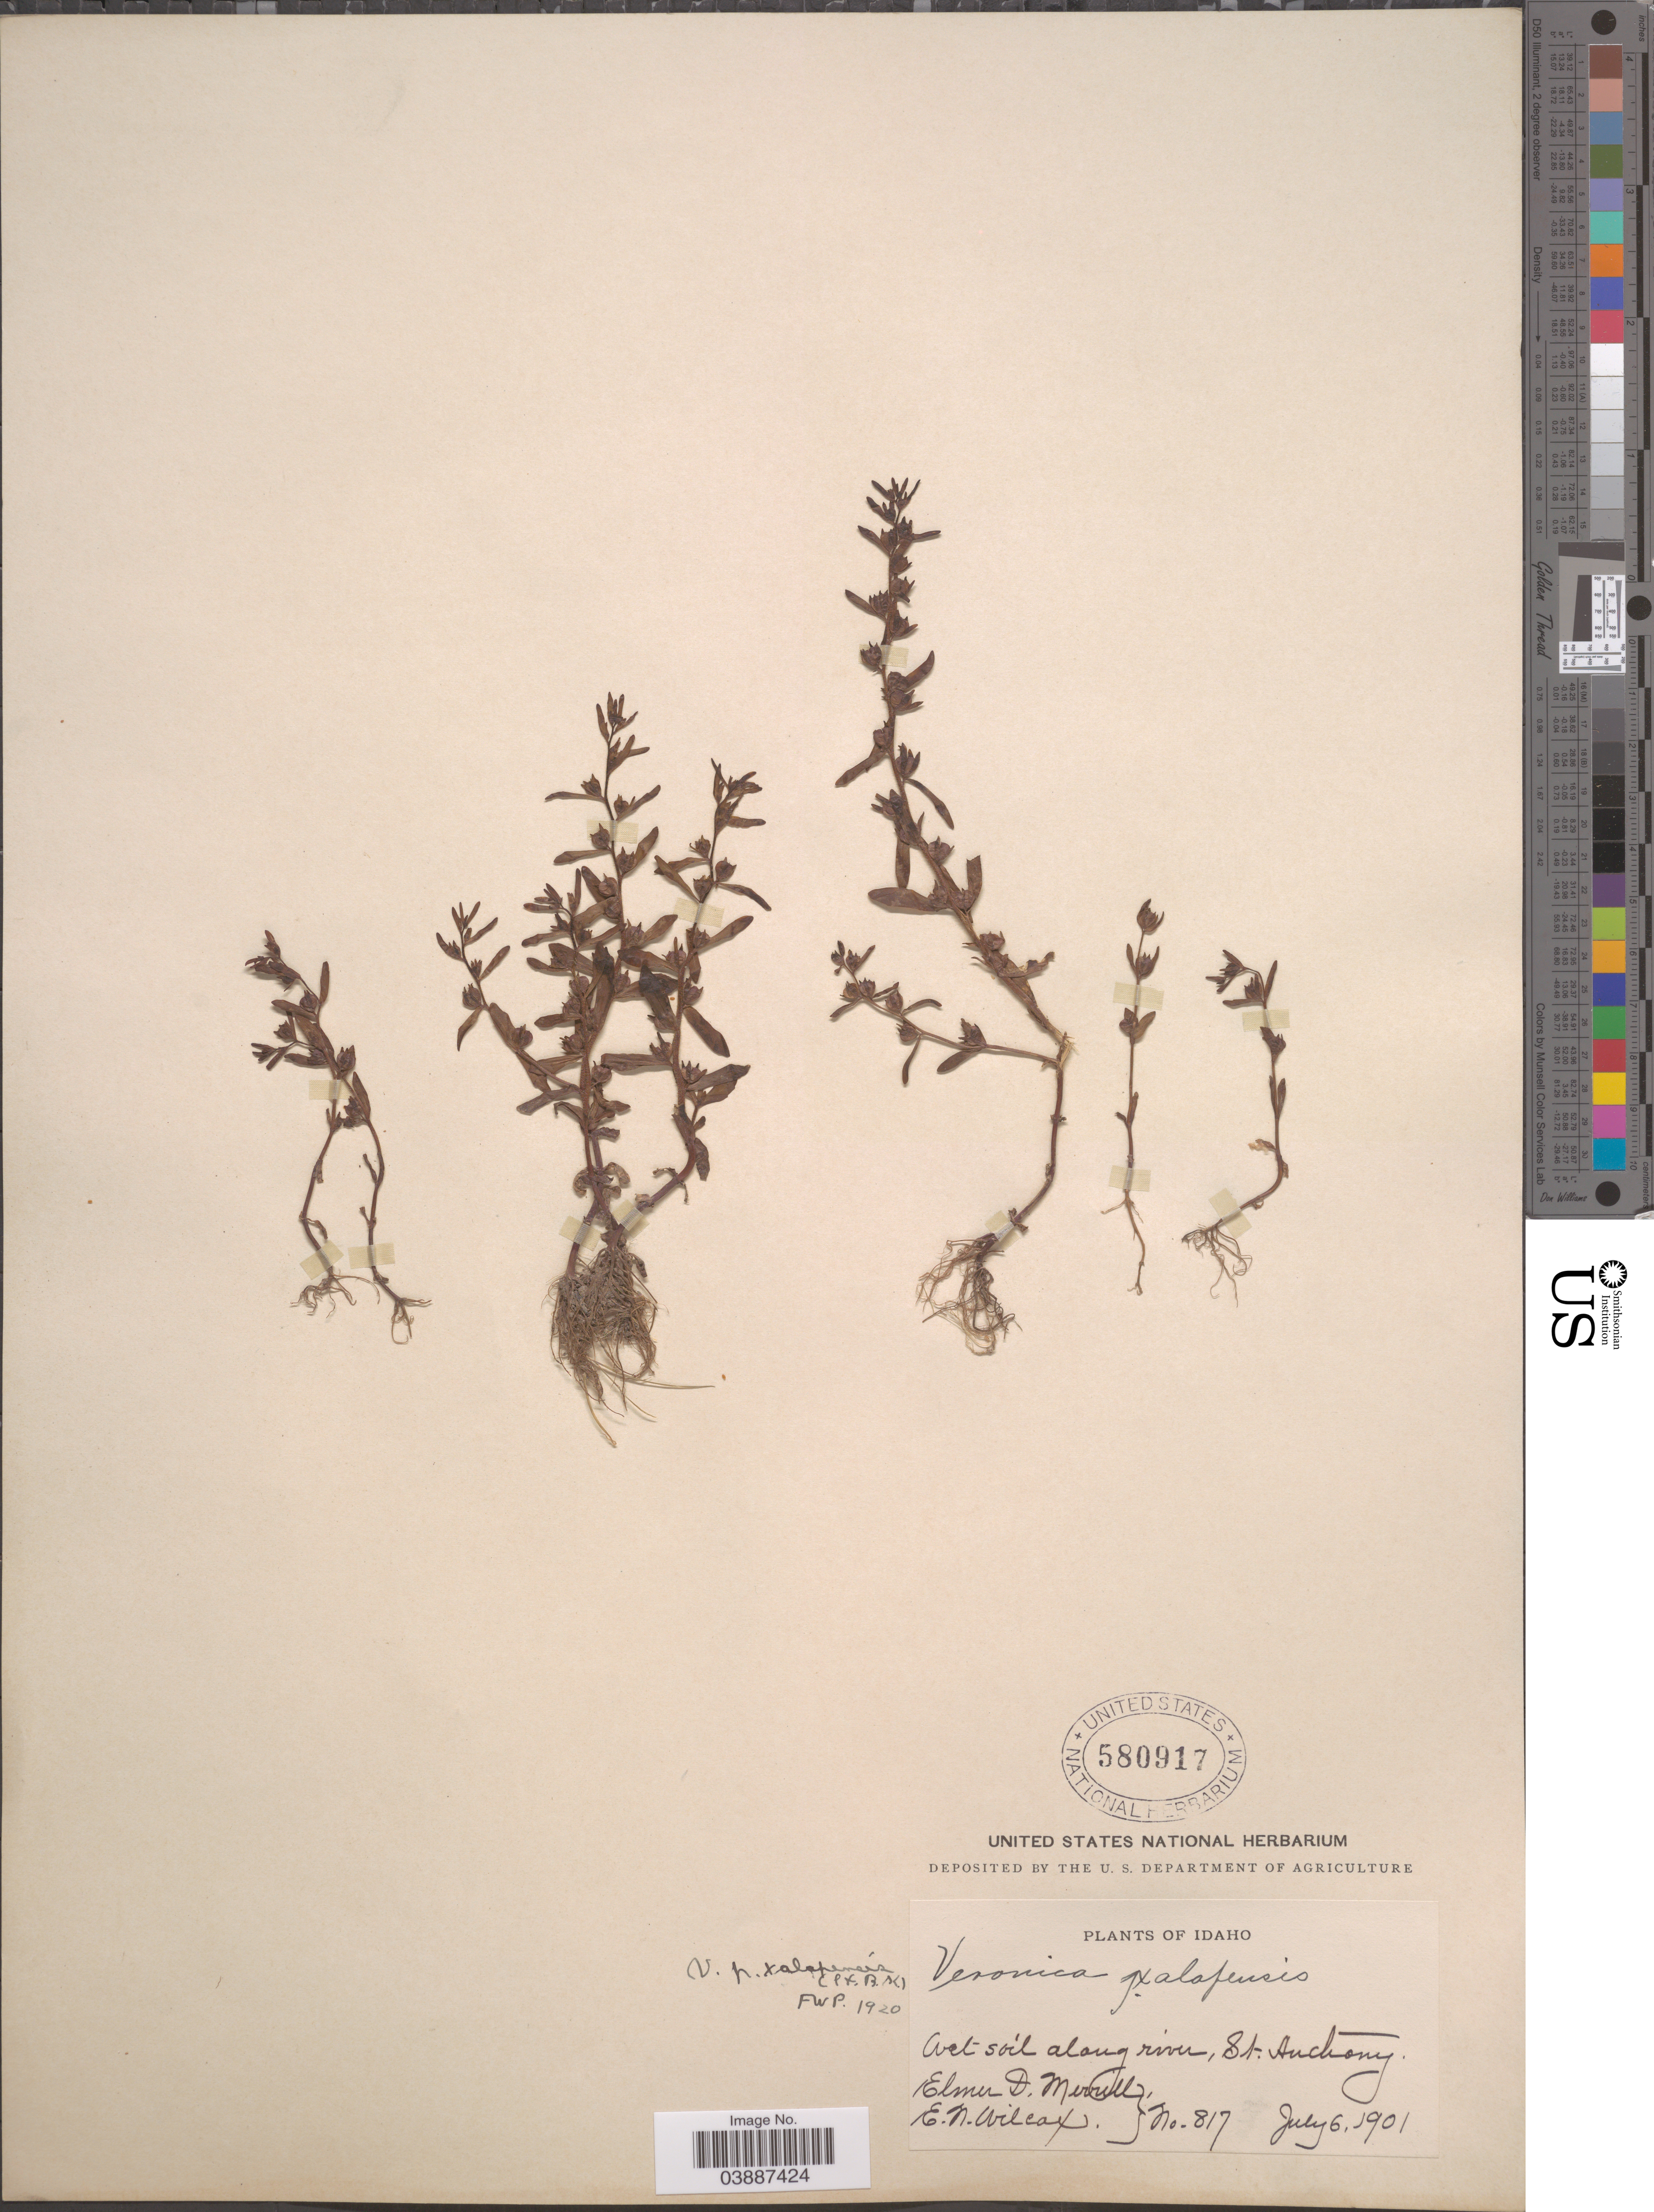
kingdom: Plantae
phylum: Tracheophyta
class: Magnoliopsida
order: Lamiales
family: Plantaginaceae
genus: Veronica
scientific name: Veronica peregrina var. xalapensis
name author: Kunth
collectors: E. D. Merrill & E. Wilcox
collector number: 817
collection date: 1901-07-06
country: United States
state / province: Idaho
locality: Wet soil along river, St. Anthony.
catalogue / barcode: US 580917